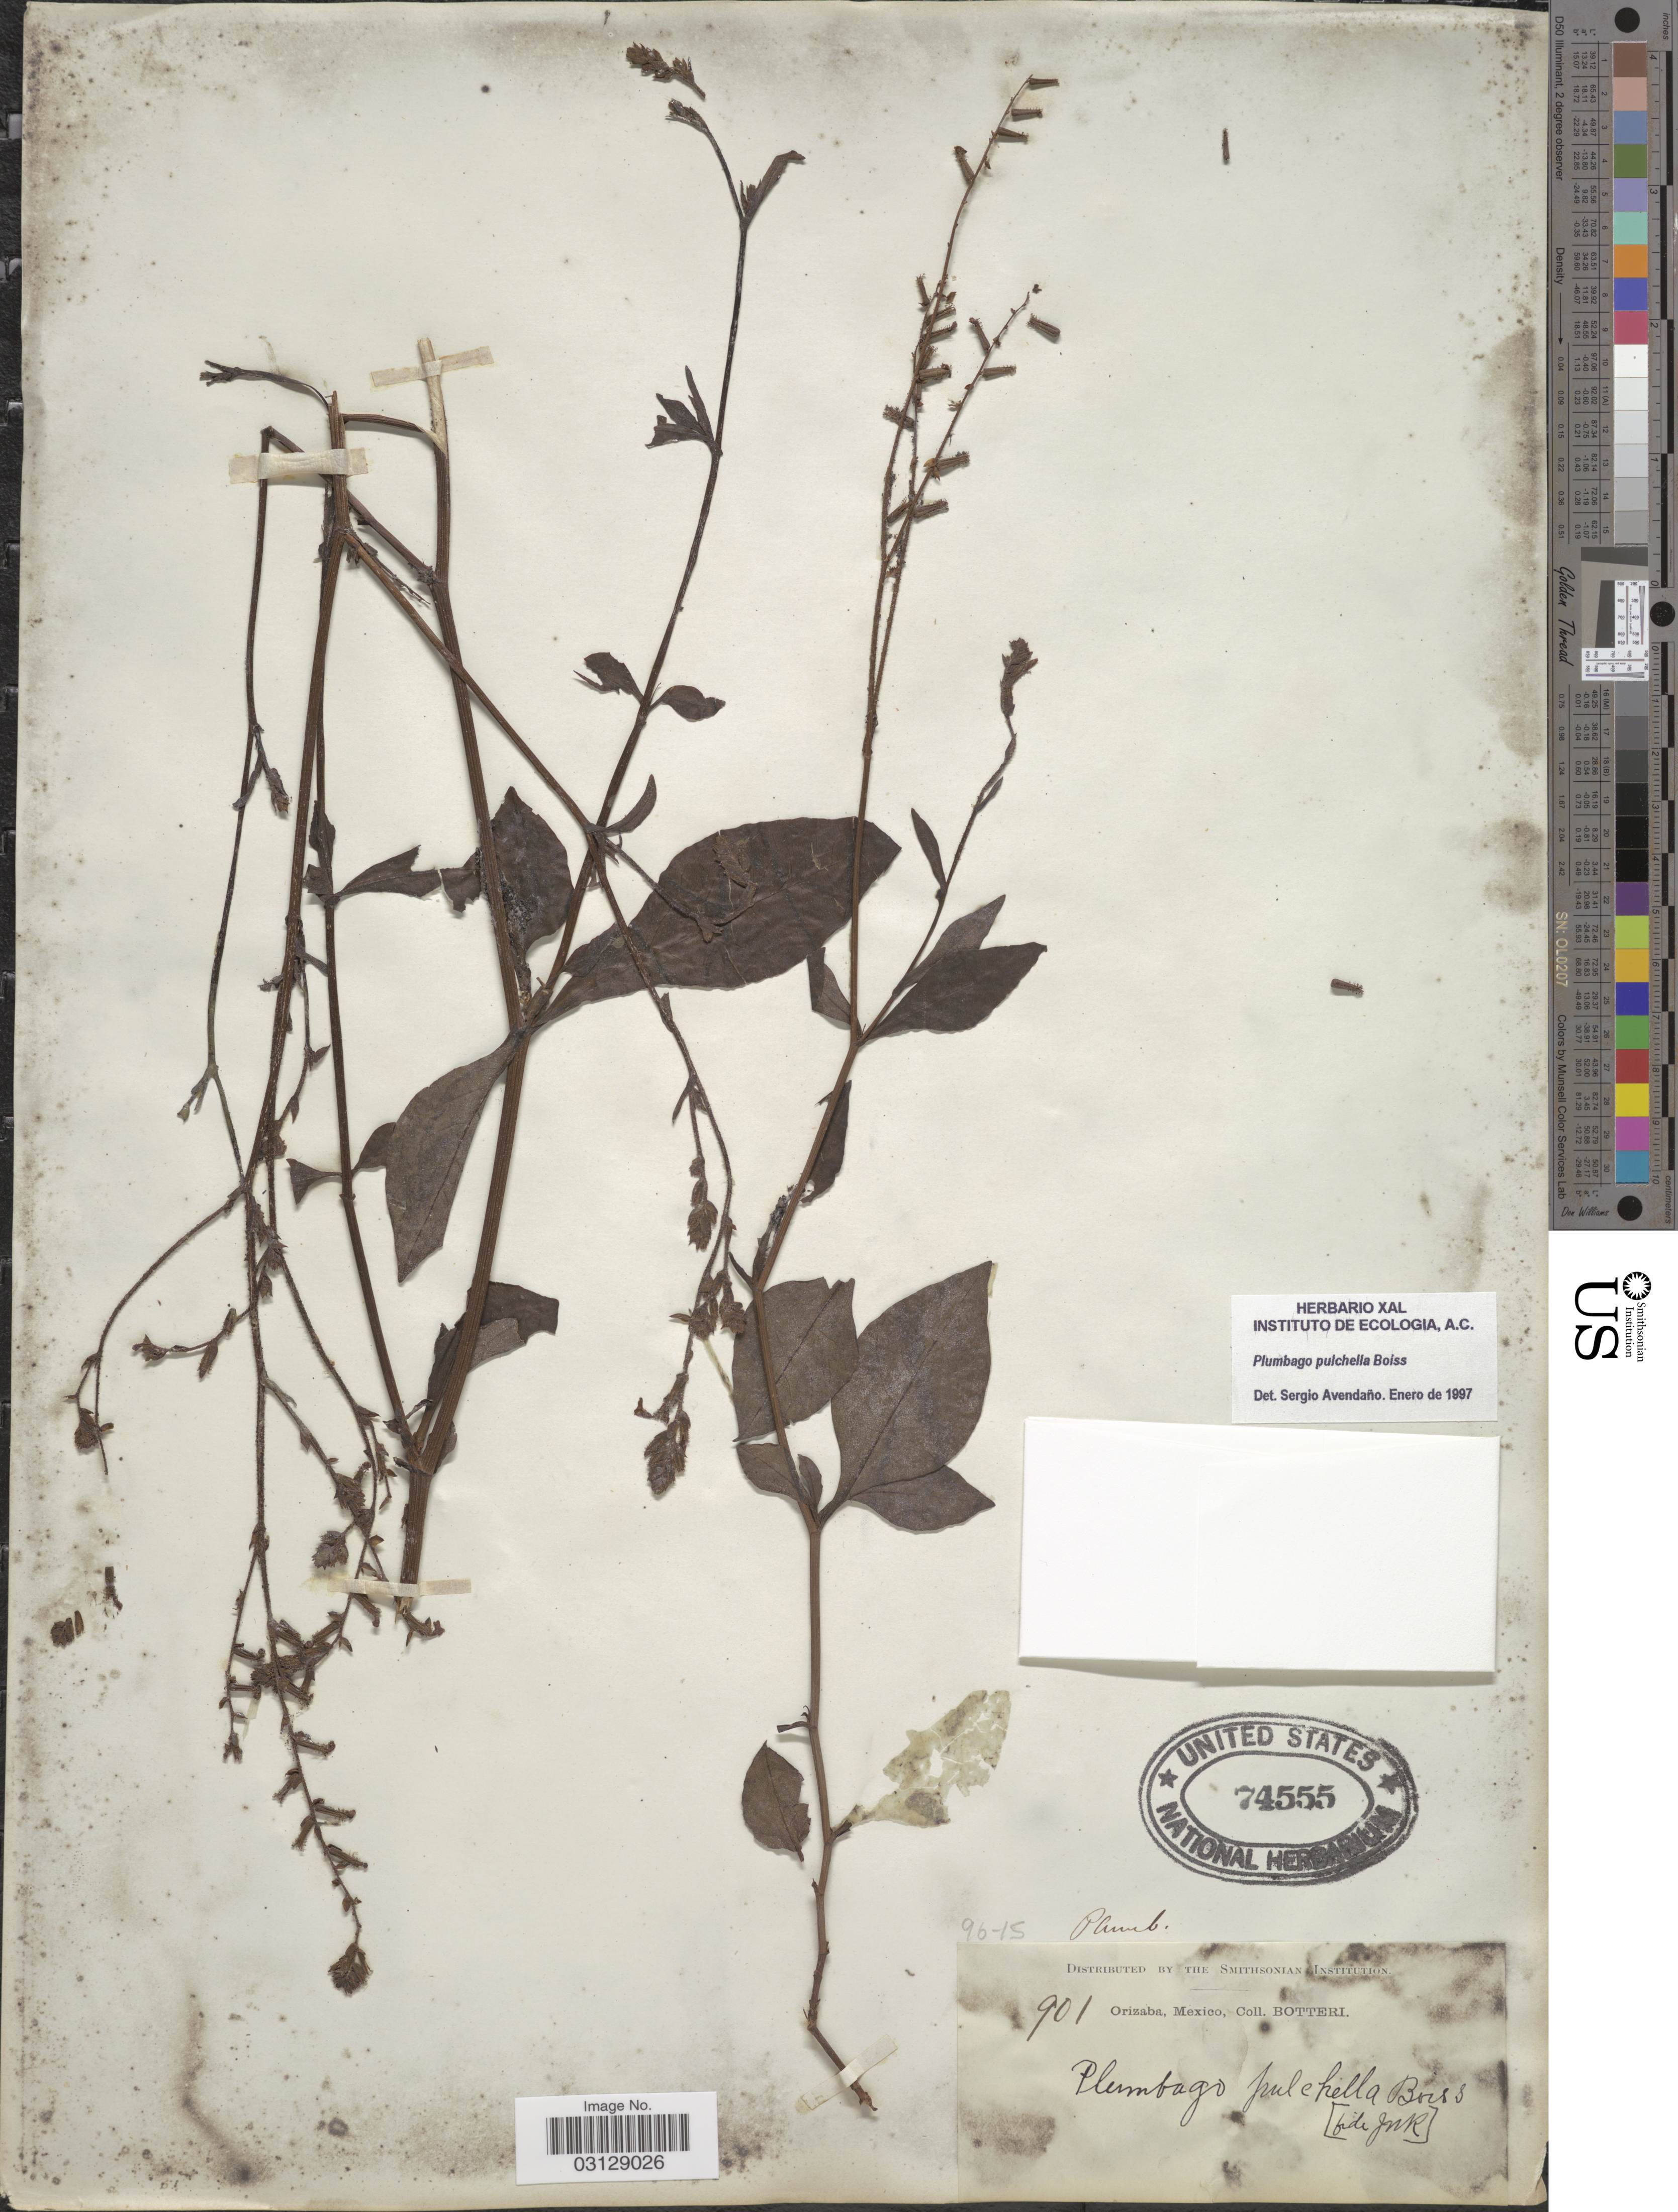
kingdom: Plantae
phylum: Tracheophyta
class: Magnoliopsida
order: Caryophyllales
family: Plumbaginaceae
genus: Plumbago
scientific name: Plumbago pulchella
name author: Boiss.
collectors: -. Botteri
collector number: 901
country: Mexico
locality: Orizaba.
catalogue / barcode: US 74555